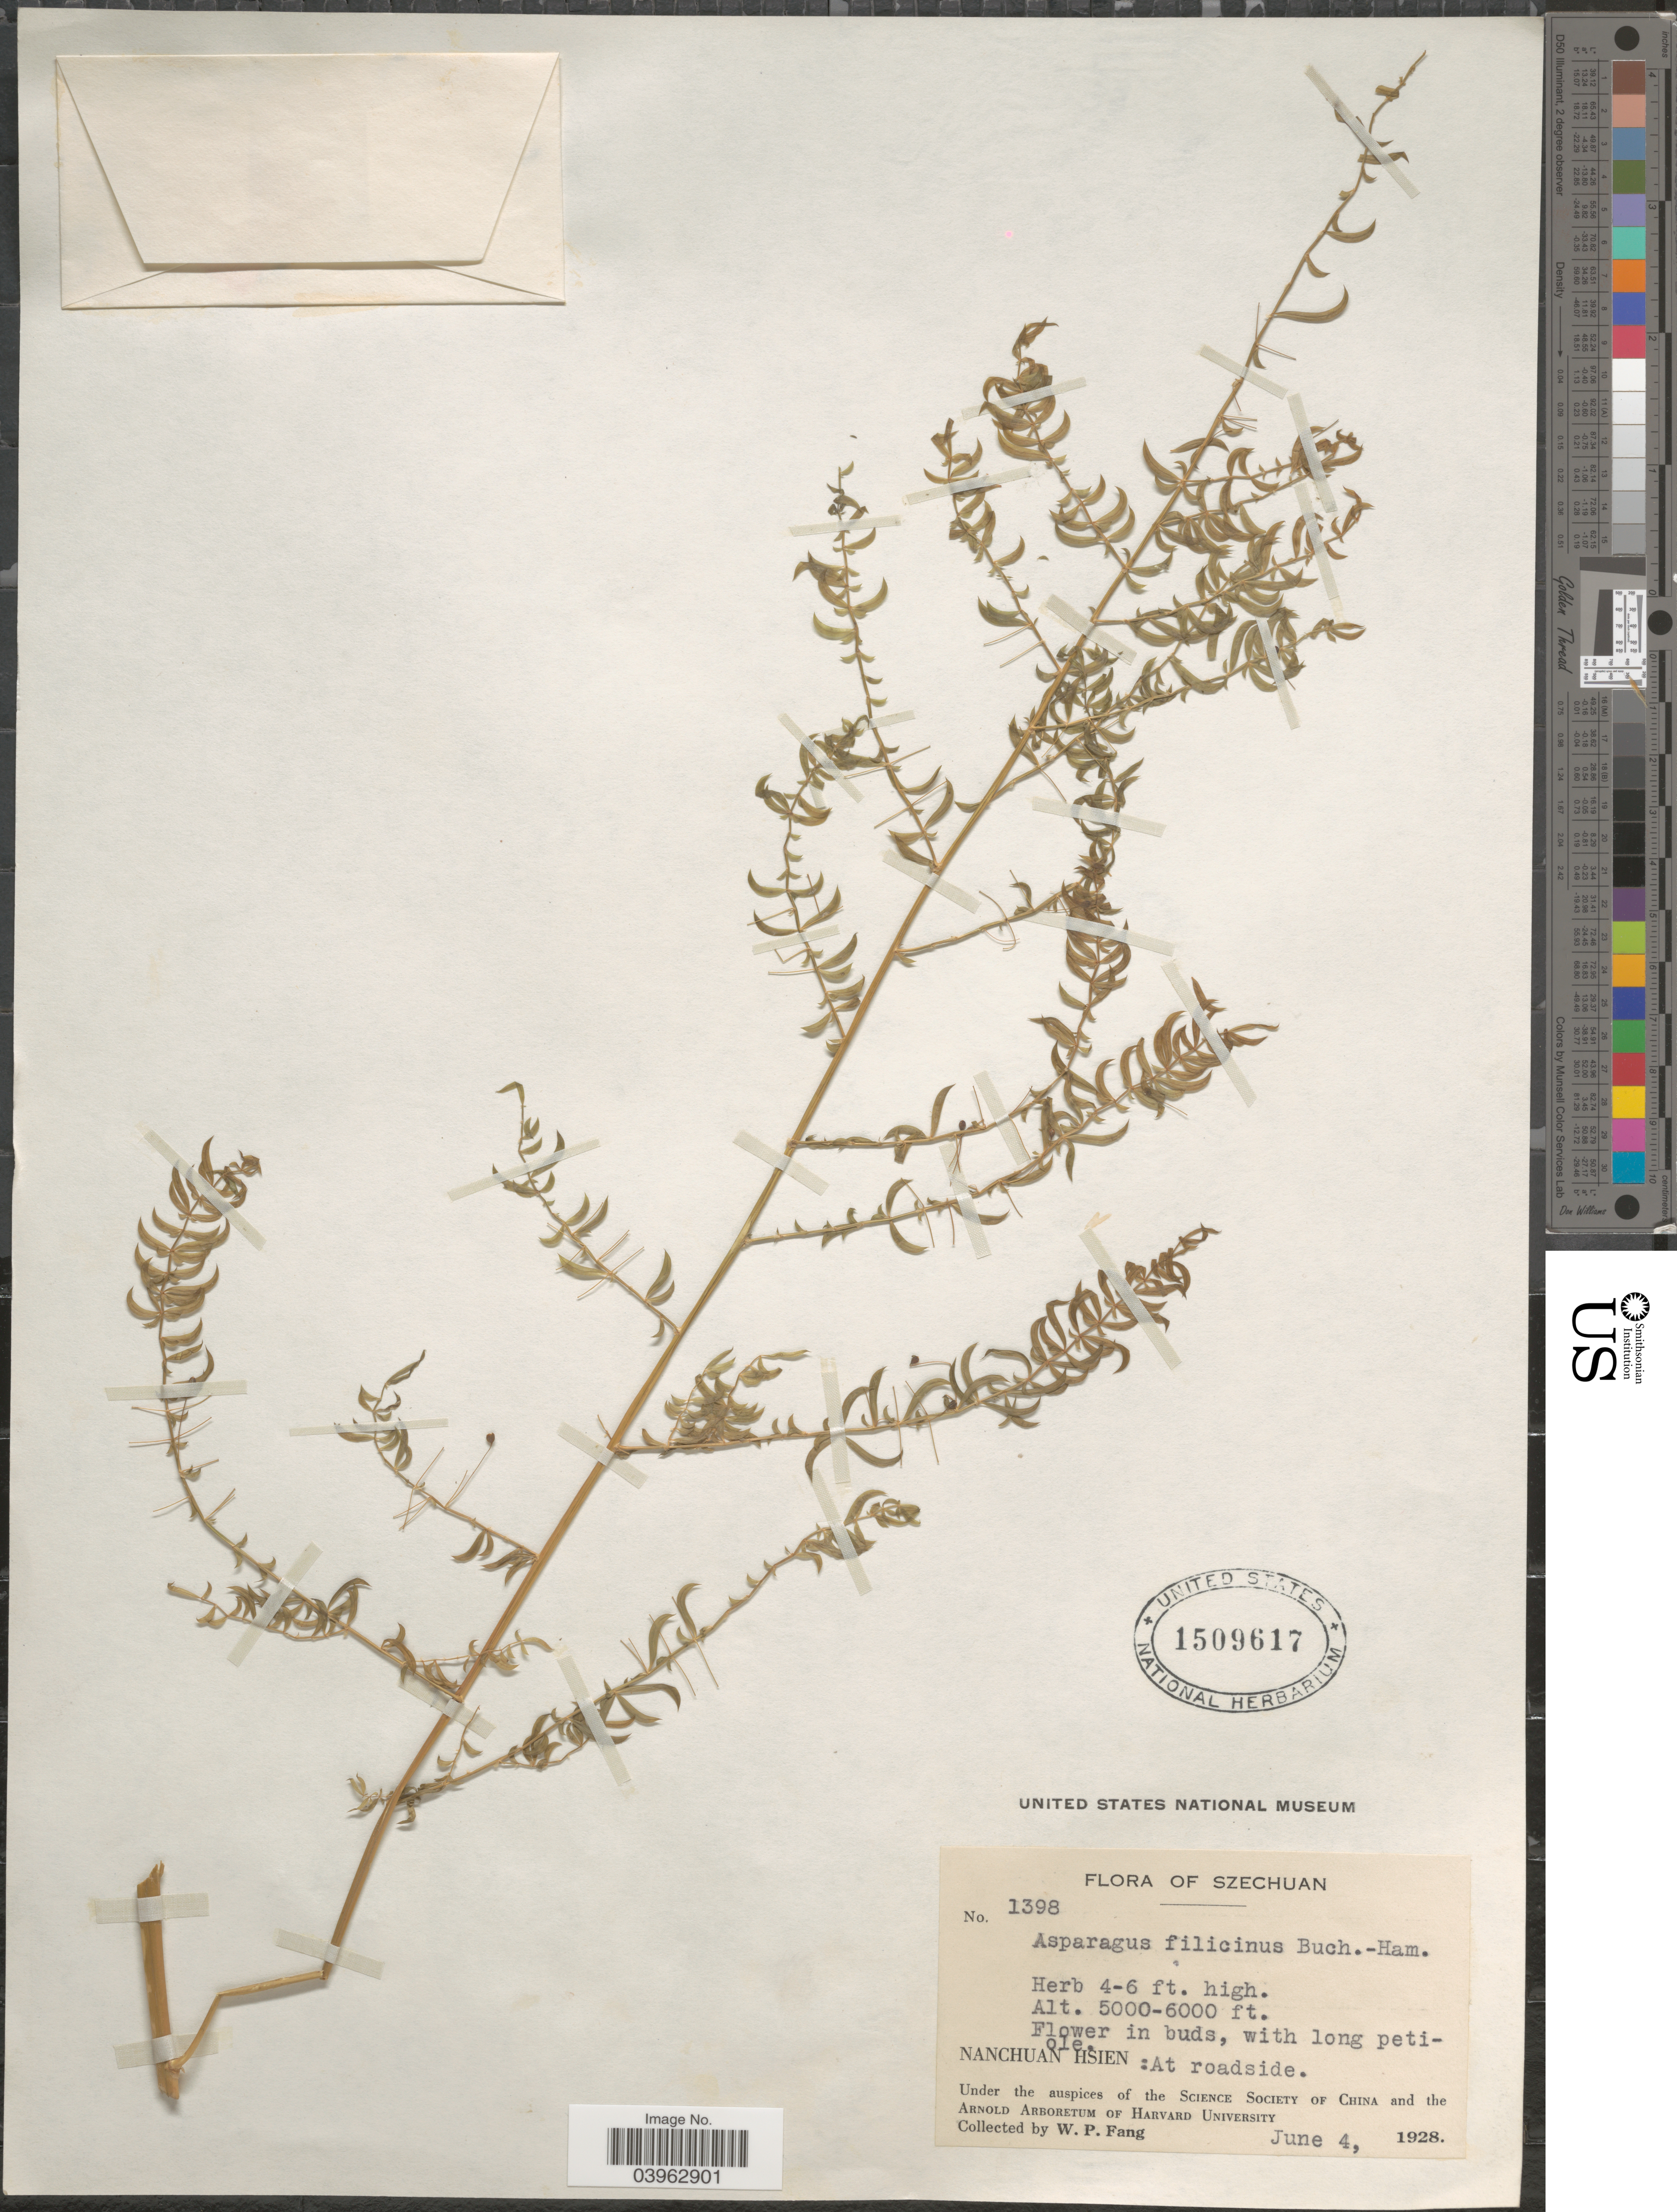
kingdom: Plantae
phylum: Tracheophyta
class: Liliopsida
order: Asparagales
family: Asparagaceae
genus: Asparagus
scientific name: Asparagus filicinus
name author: Buch.-Ham. ex D. Don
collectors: W. P. Fang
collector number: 1398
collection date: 1928-06-04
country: China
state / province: Sichuan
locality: Szechuan. Nanchuan Hsien: At roadside.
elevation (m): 1524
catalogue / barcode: US 1509617